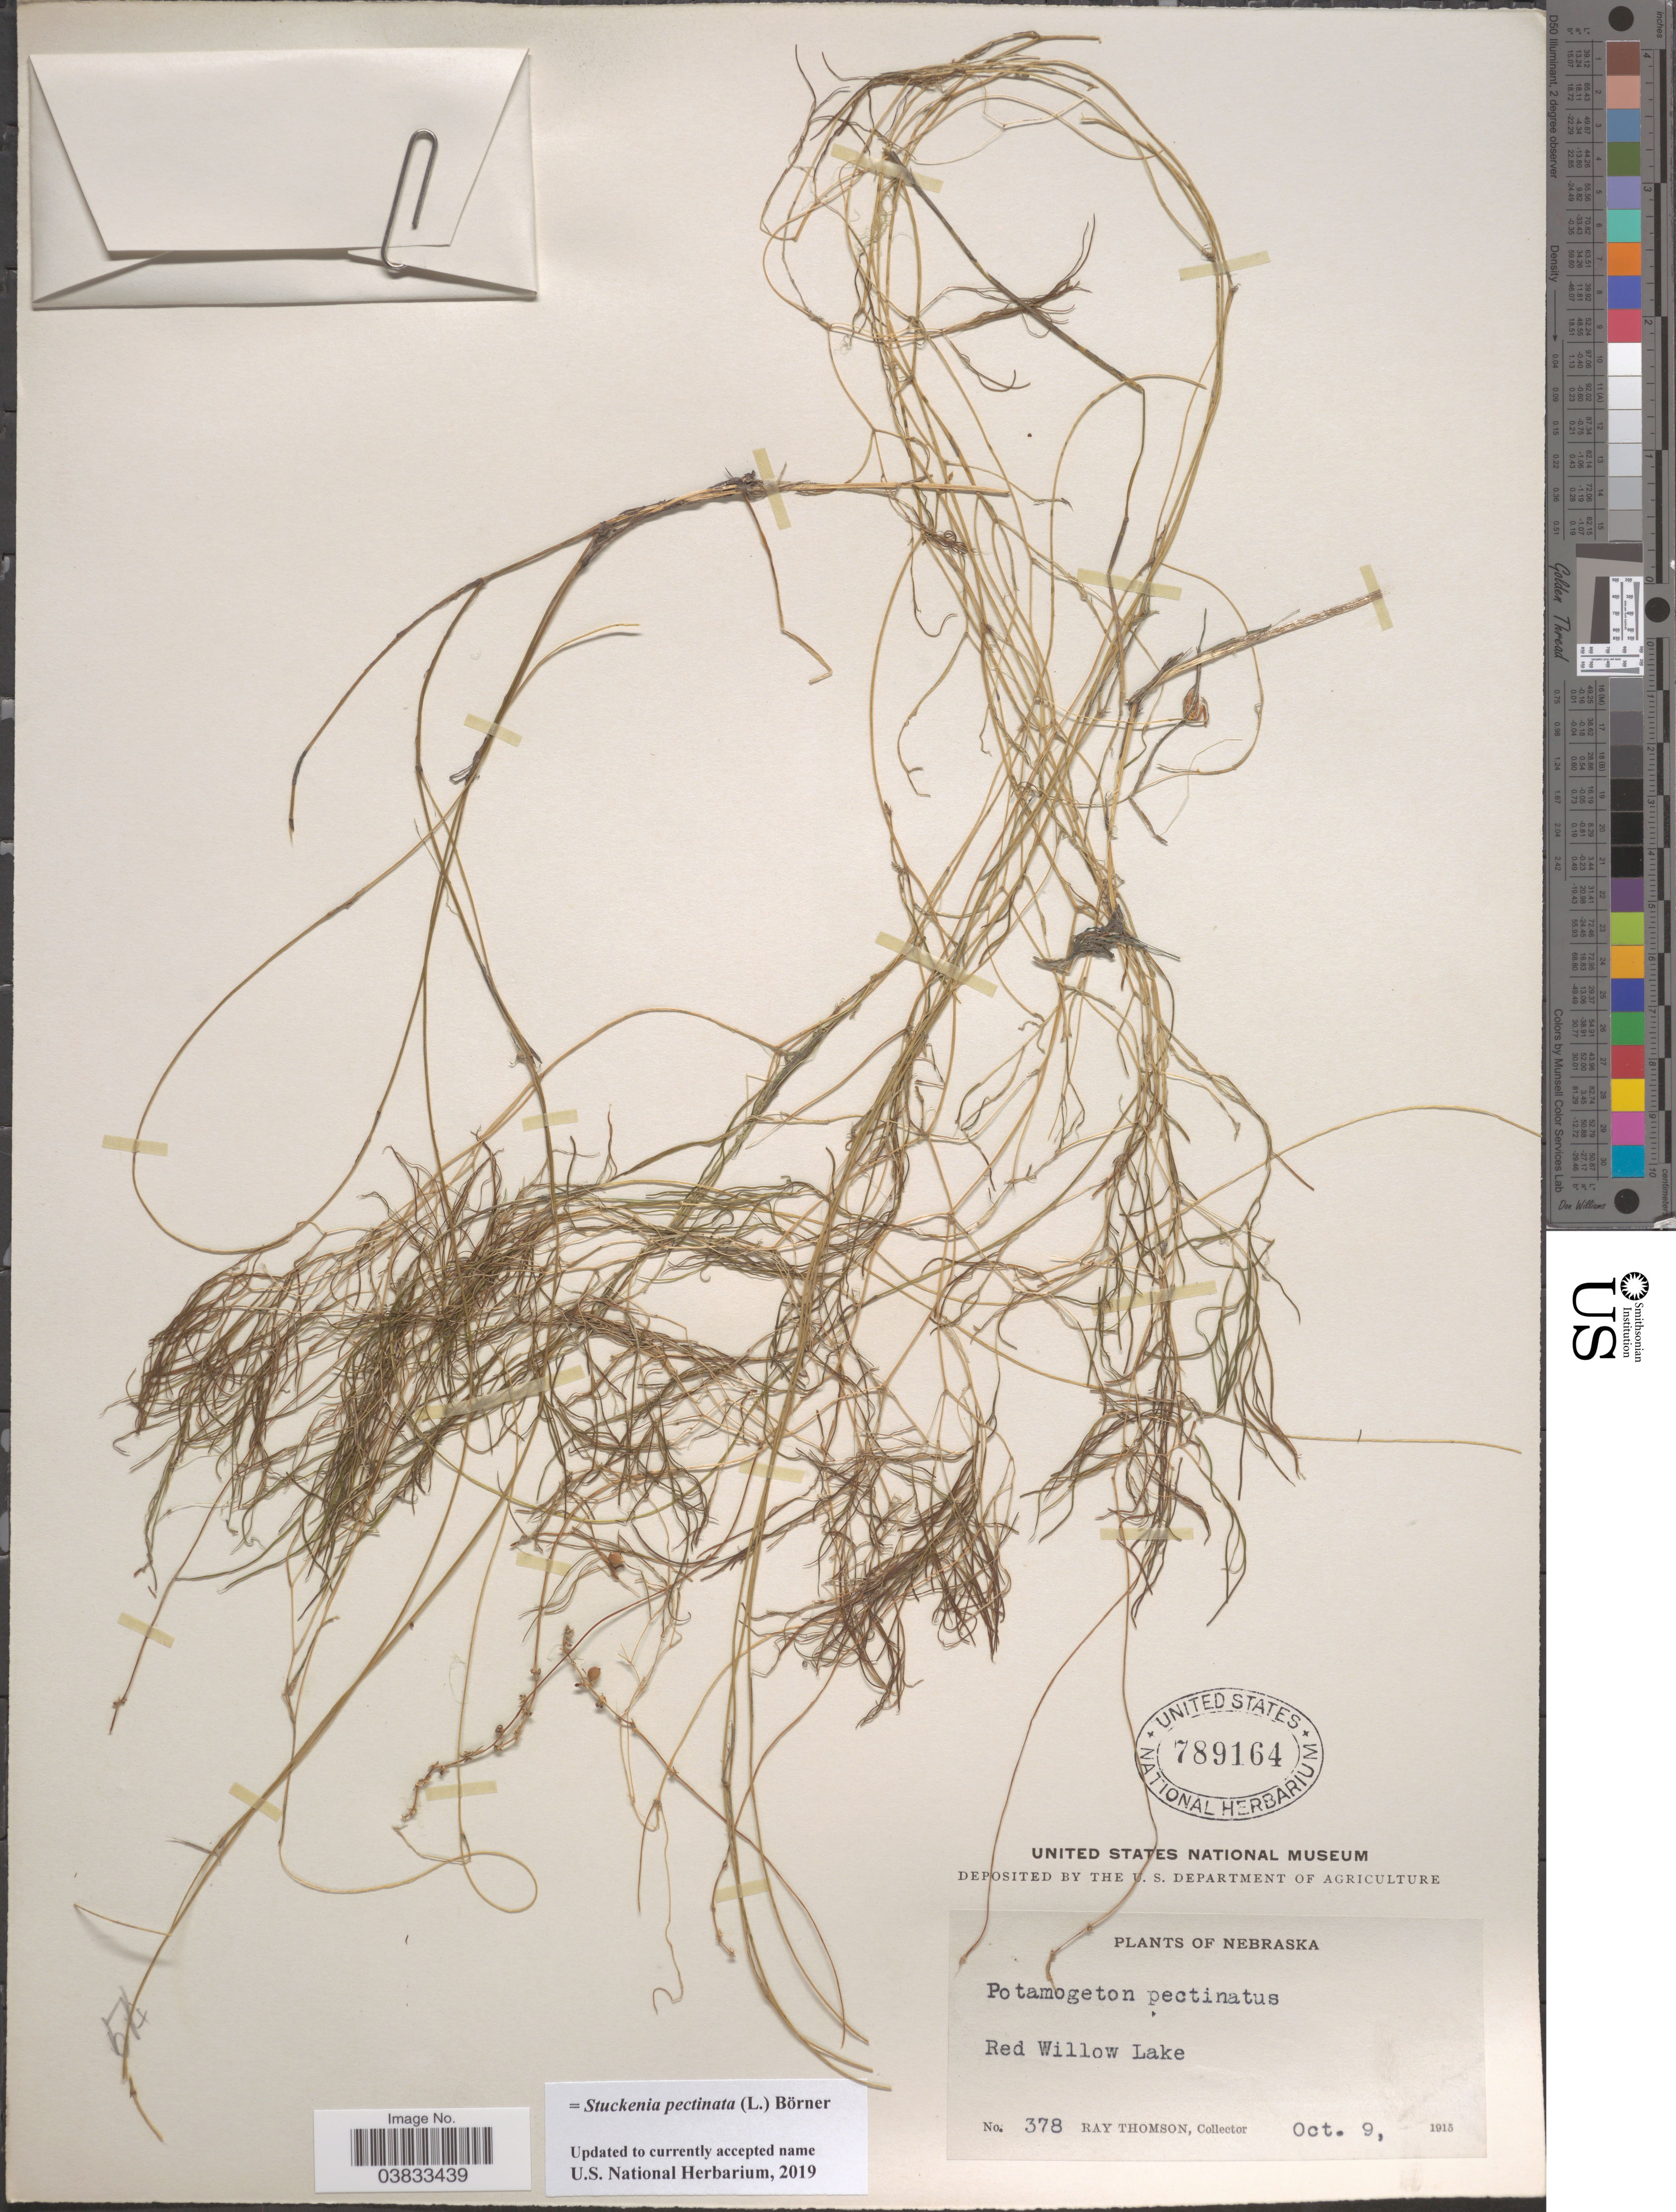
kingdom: Plantae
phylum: Tracheophyta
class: Liliopsida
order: Alismatales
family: Potamogetonaceae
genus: Stuckenia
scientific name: Stuckenia pectinata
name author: (L.) Börner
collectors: R. Thomson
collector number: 378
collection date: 1915-10-09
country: United States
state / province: Nebraska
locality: Red Willow Lake.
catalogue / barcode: US 789164